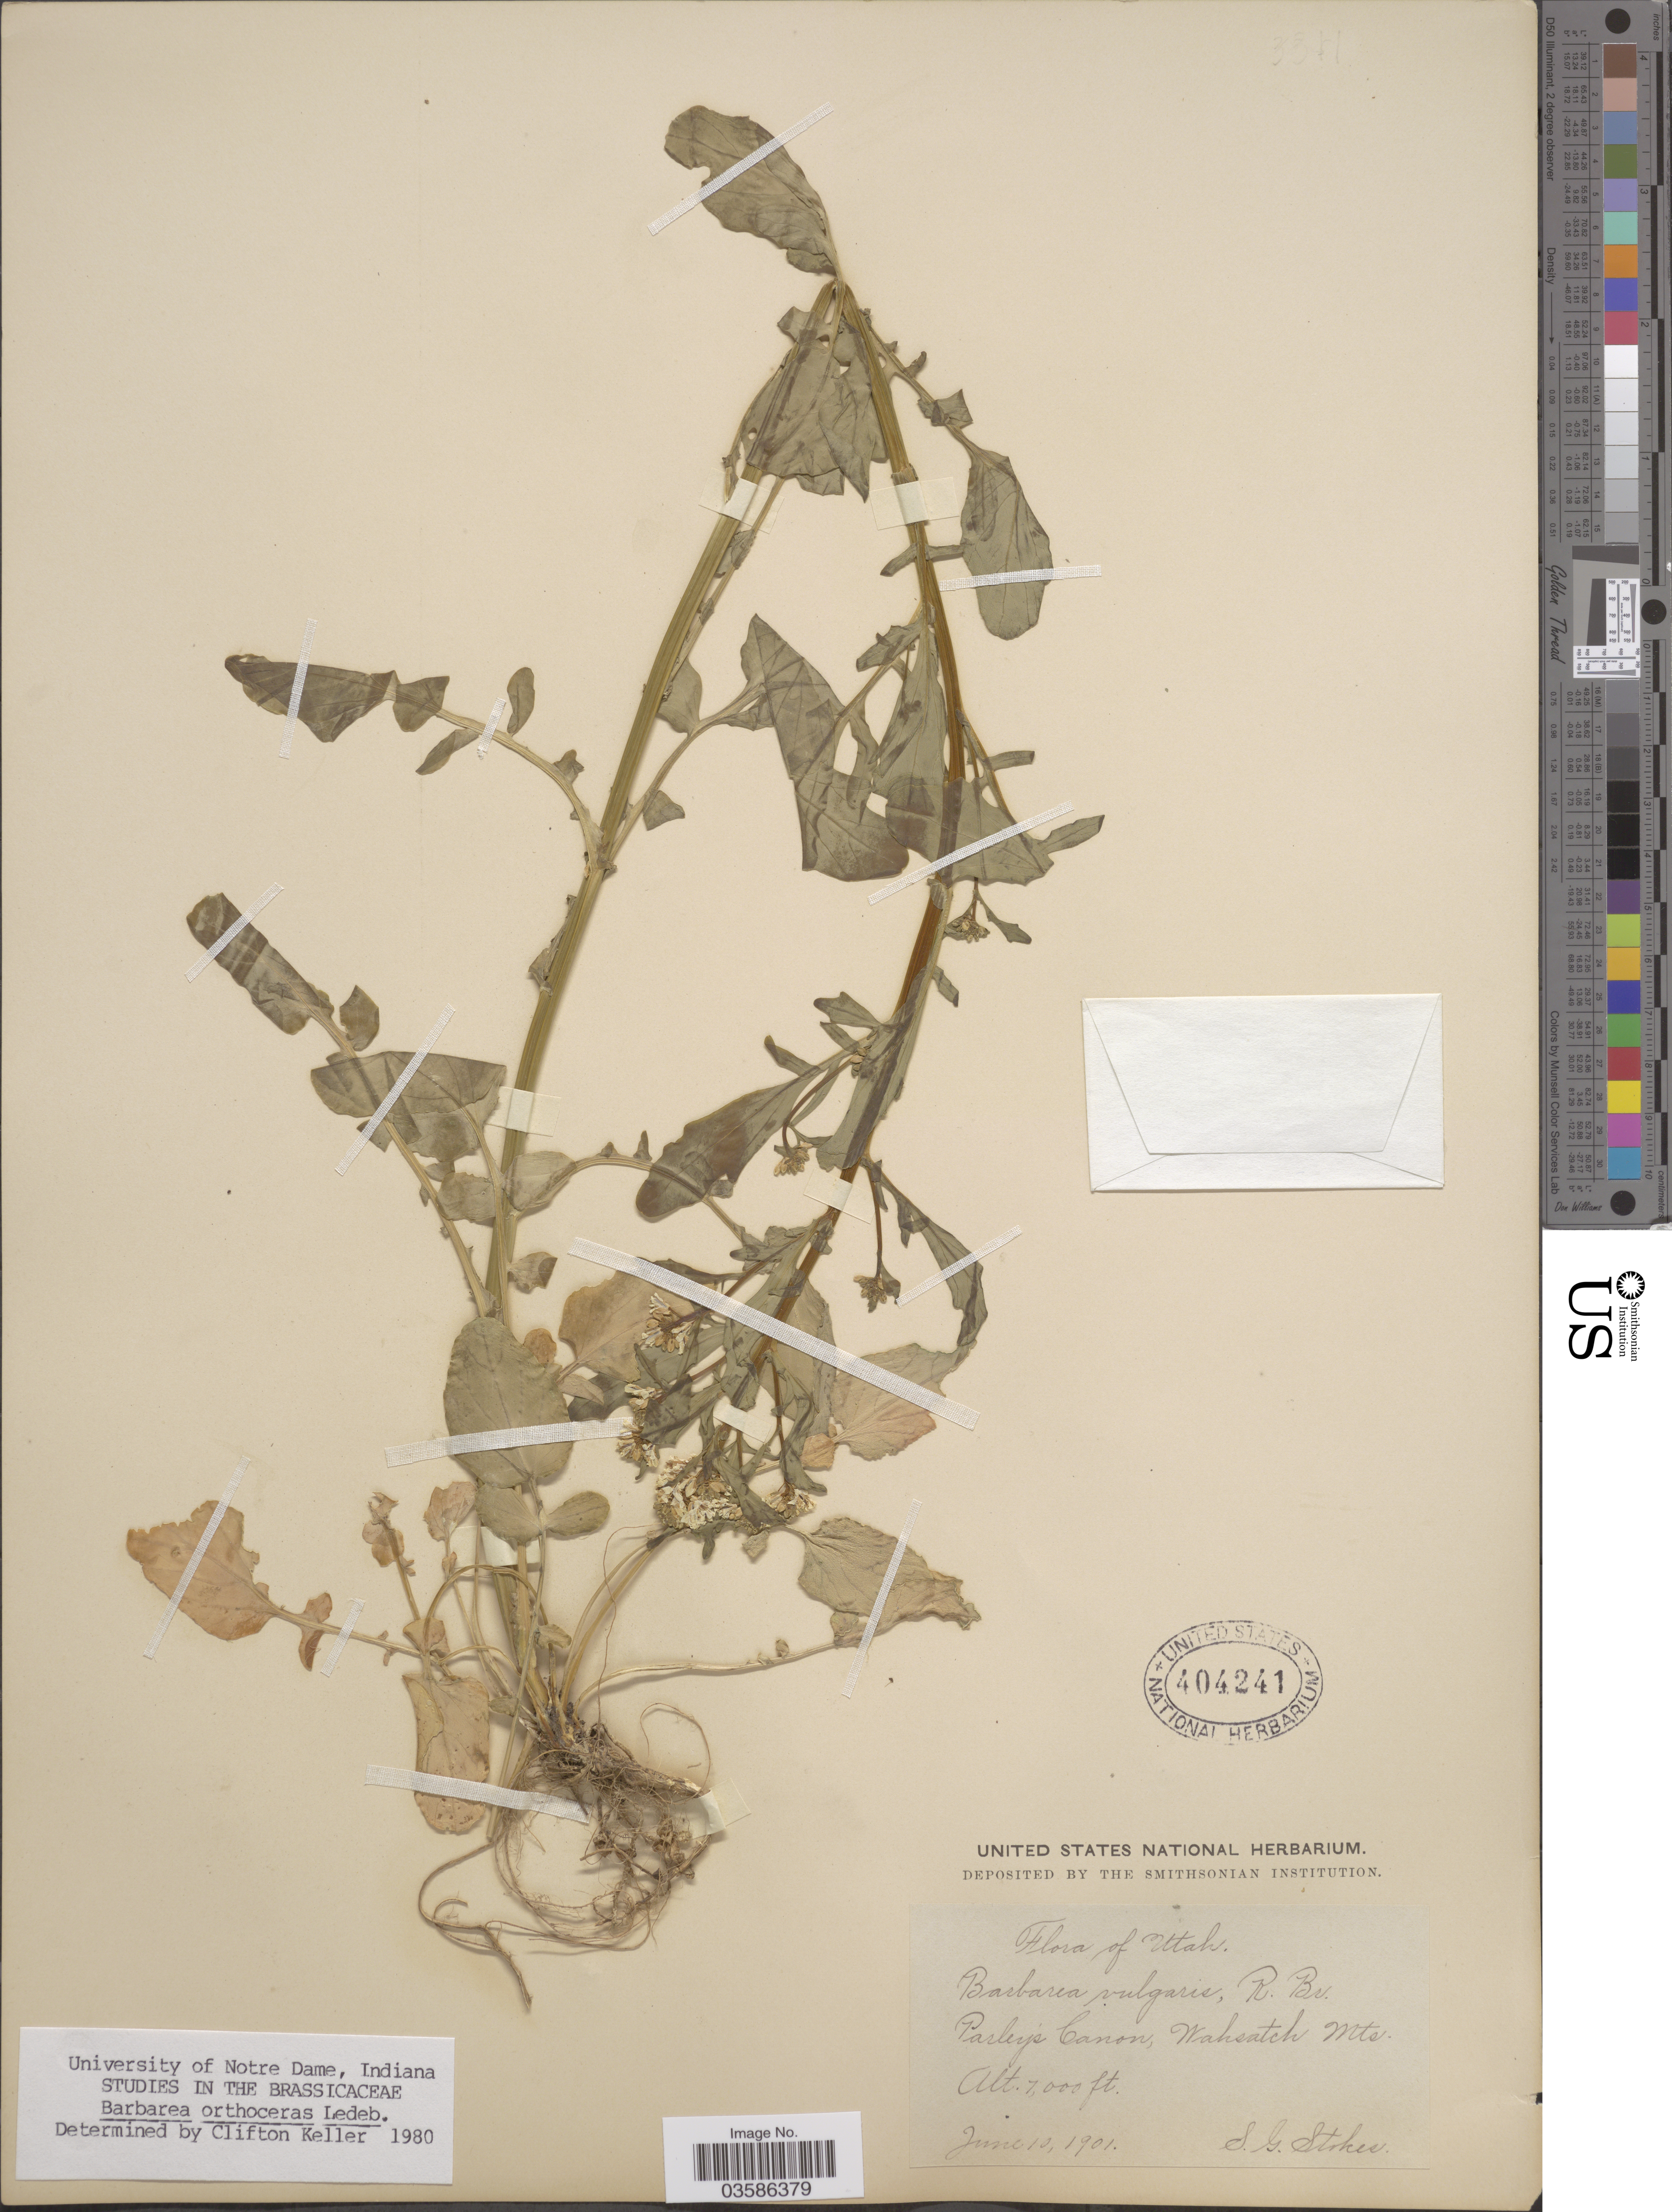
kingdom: Plantae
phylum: Tracheophyta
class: Magnoliopsida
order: Brassicales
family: Brassicaceae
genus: Barbarea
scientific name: Barbarea orthoceras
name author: Ledeb.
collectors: S. G. Stokes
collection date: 1901-06-10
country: United States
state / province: Utah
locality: Parley's Canon, Wahsatch Mts.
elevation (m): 2134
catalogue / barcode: US 404241